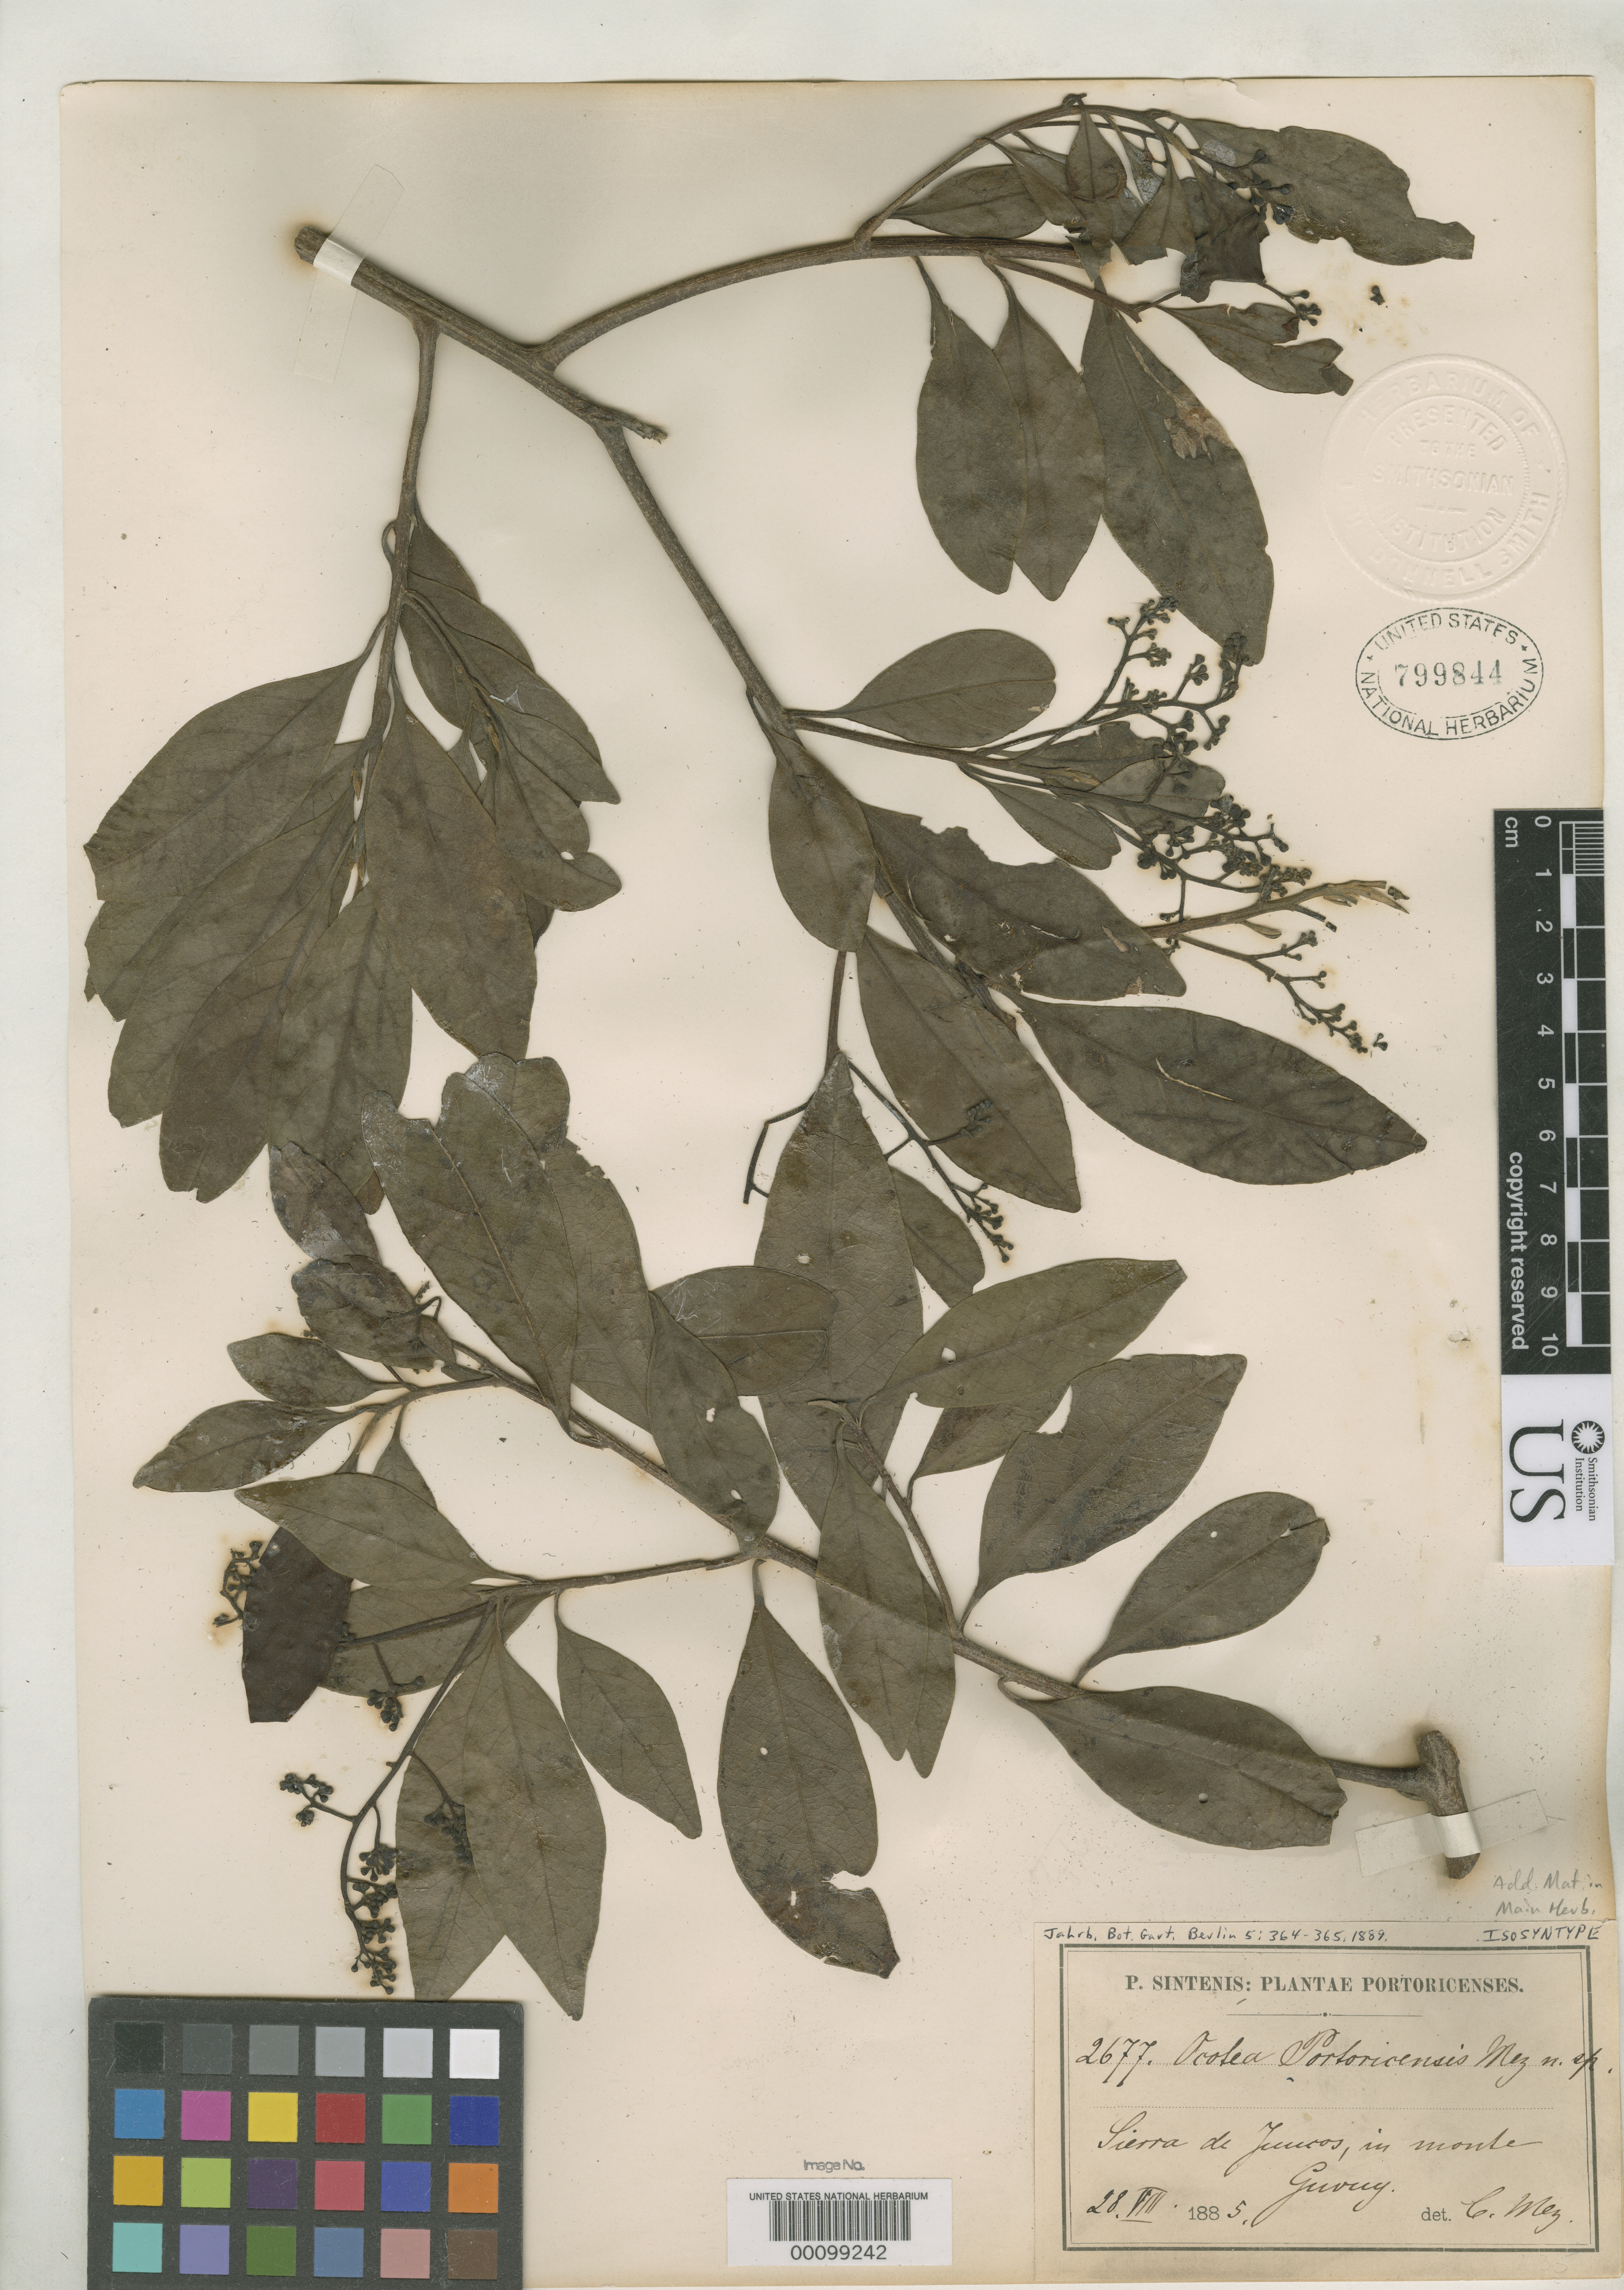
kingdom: Plantae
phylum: Tracheophyta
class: Magnoliopsida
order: Laurales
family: Lauraceae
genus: Ocotea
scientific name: Ocotea portoricensis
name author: Mez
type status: Syntype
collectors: P. Sintenis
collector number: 2677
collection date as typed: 28 Aug 1885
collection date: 1885-08-28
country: Puerto Rico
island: Greater Antilles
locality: Sierra de Naguabo ad Rio Blanco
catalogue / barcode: US 799844